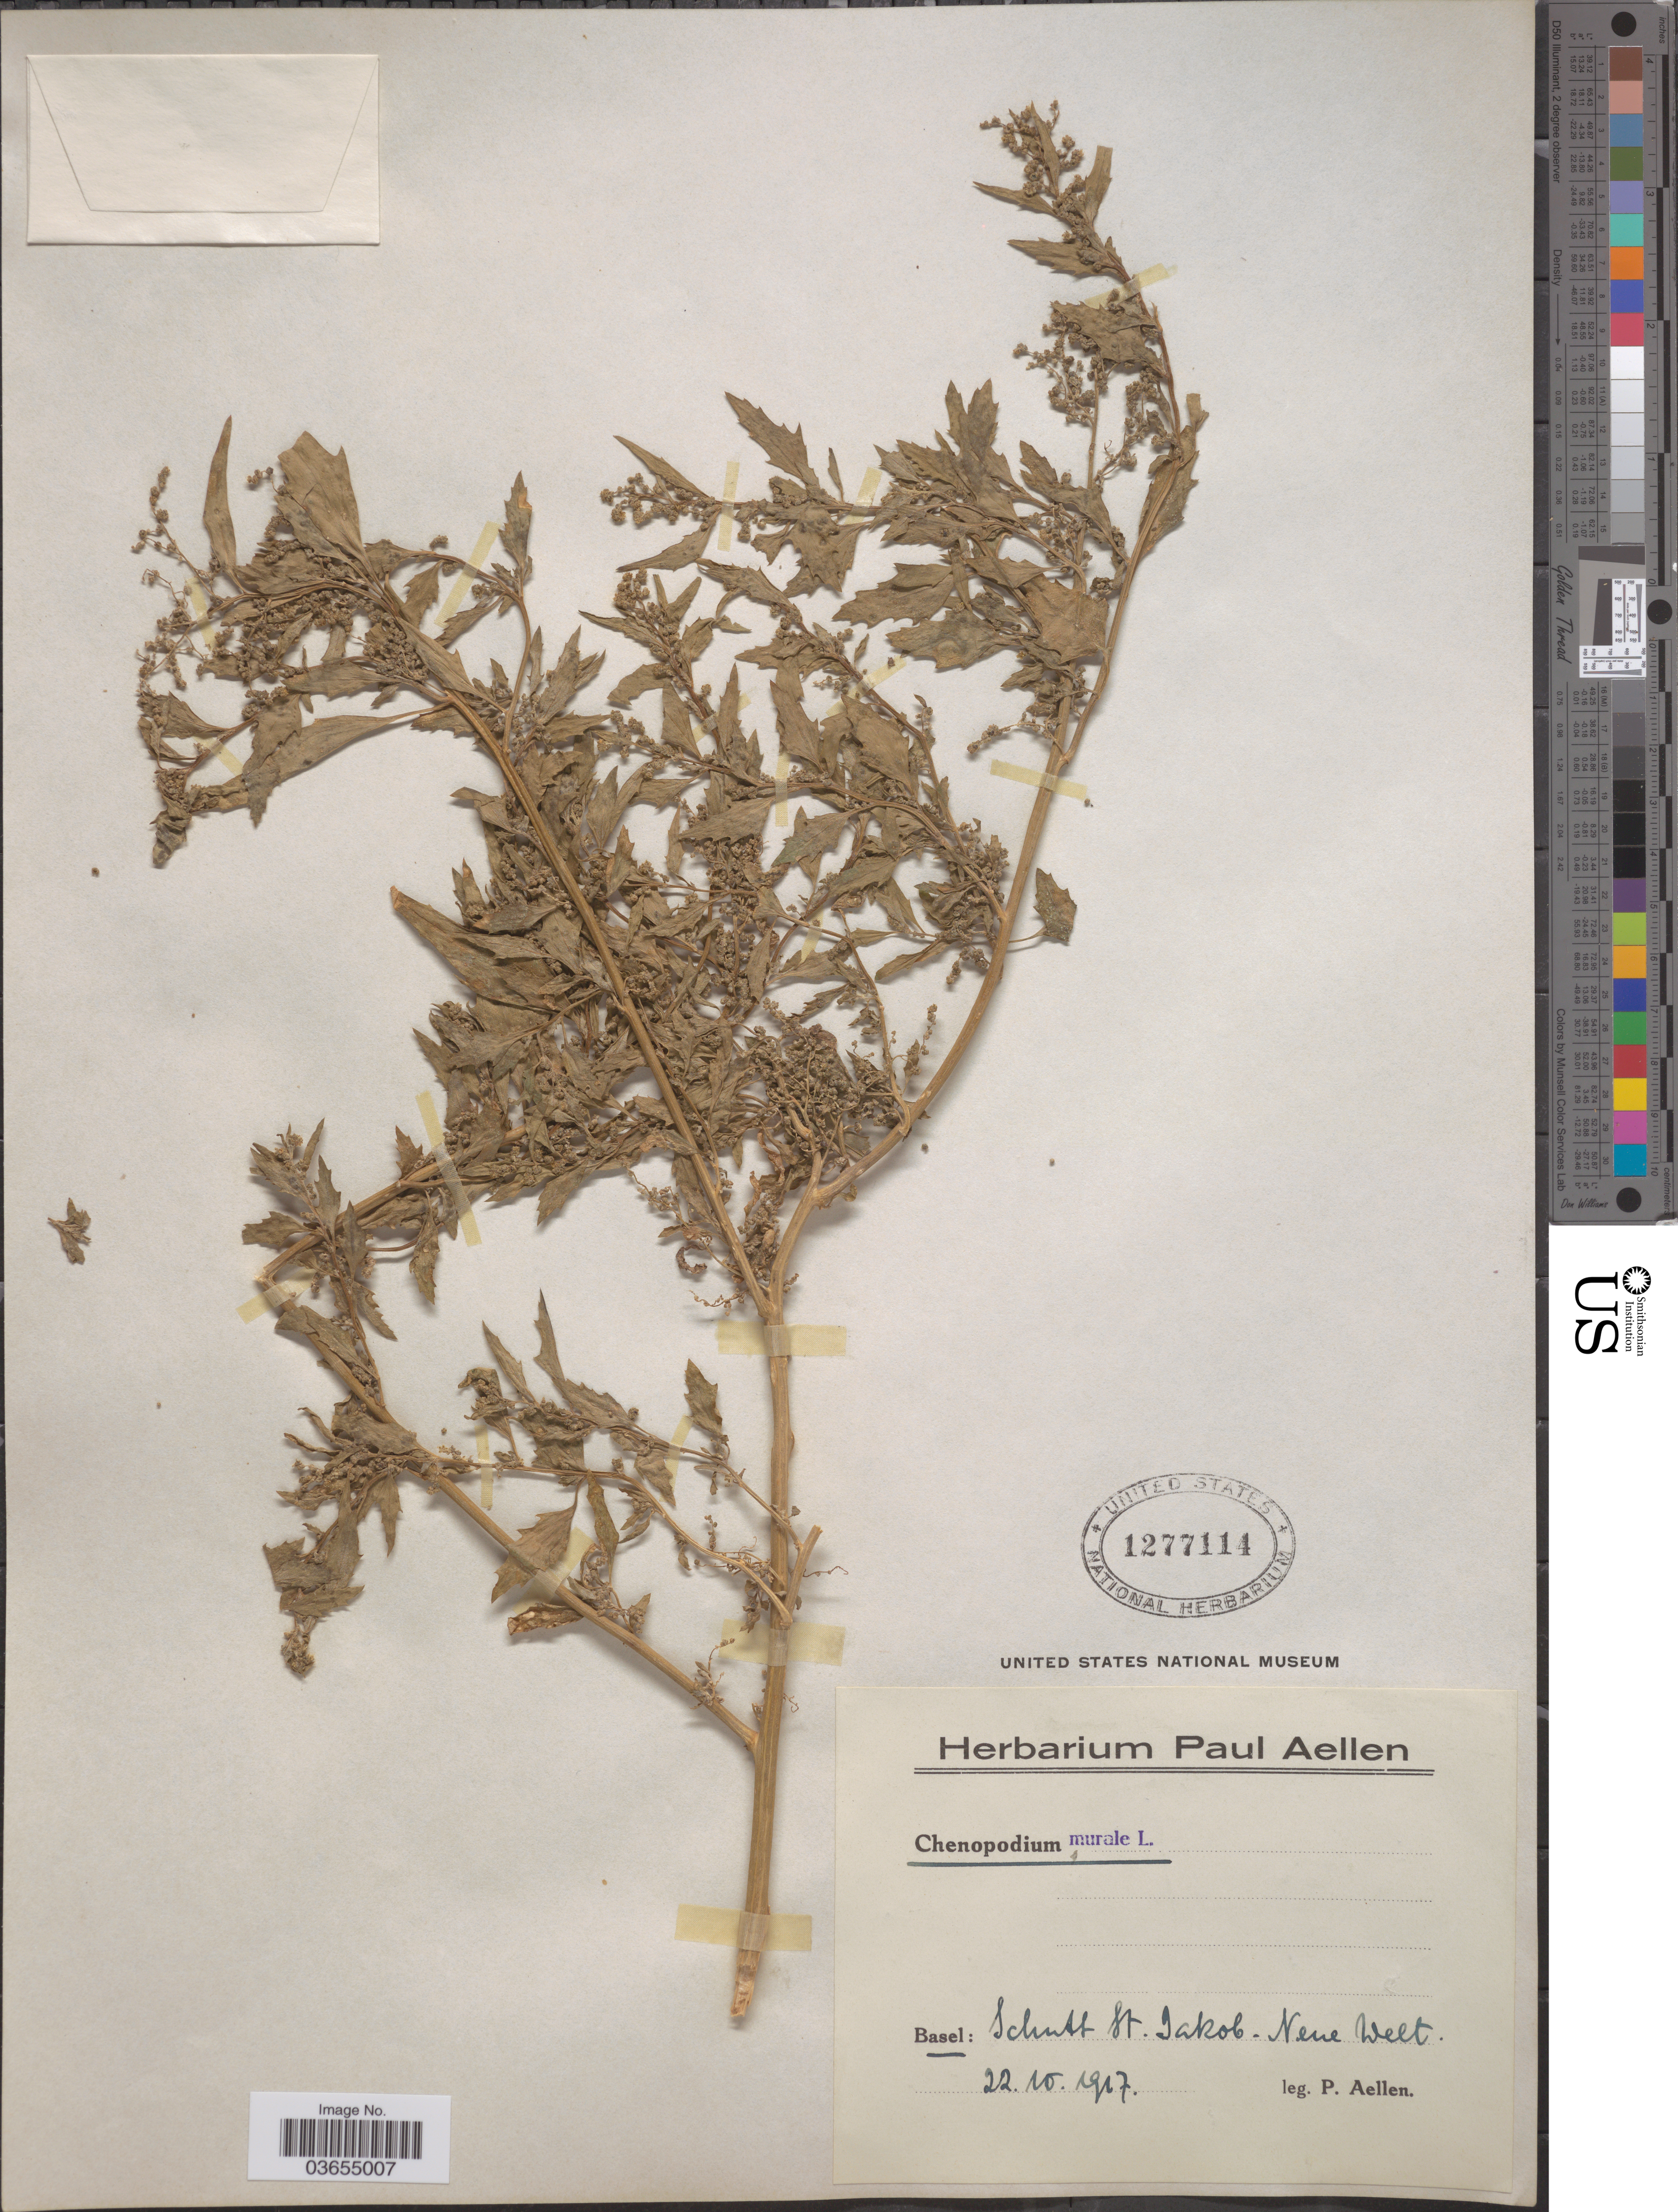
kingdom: Plantae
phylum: Tracheophyta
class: Magnoliopsida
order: Caryophyllales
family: Amaranthaceae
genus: Chenopodium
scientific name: Chenopodium murale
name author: L.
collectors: P. Aellen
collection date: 1917-10-22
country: Switzerland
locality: Basel: Schutt St. Jakob. Neue Welt.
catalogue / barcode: US 1277114